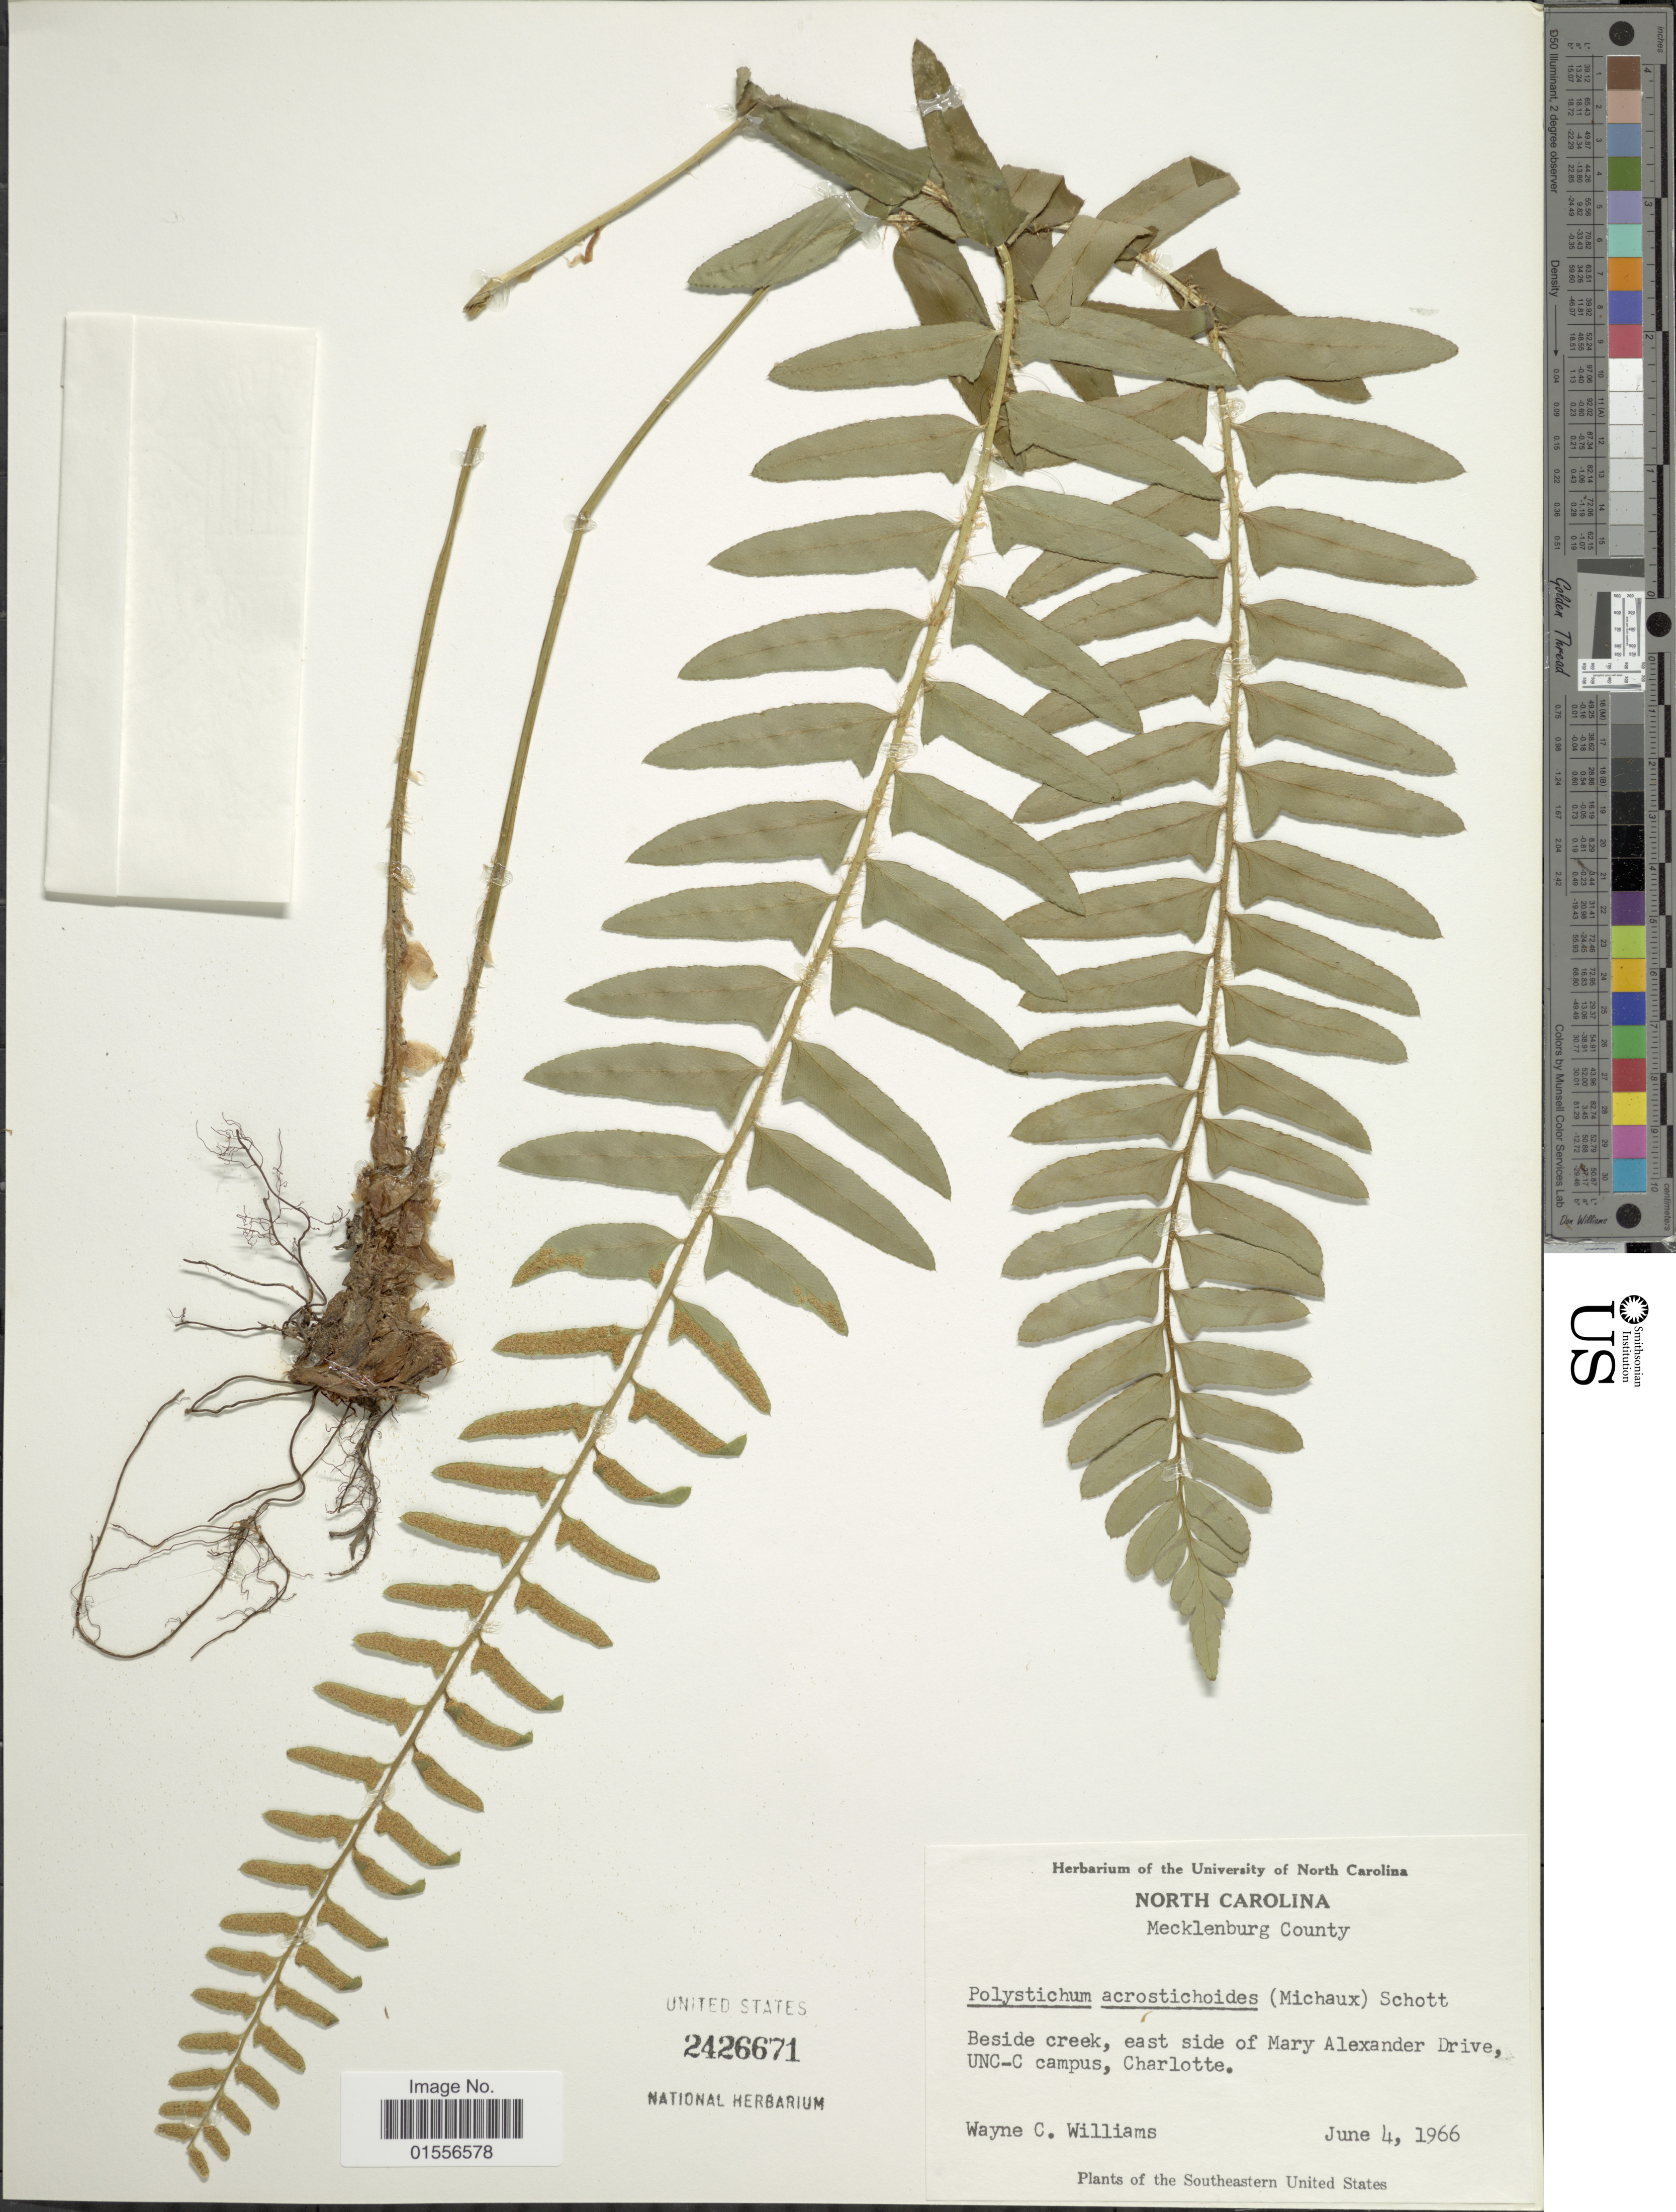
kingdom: Plantae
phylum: Tracheophyta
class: Polypodiopsida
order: Polypodiales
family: Dryopteridaceae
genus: Polystichum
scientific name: Polystichum acrostichoides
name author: (Michx.) Schott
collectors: W. Williams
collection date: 1966-06-04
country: United States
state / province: North Carolina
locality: Mecklenburg County, beside creek, east side of Mary Alexander Drive, UNC-C campus, Charlotte.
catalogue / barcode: US 2426671